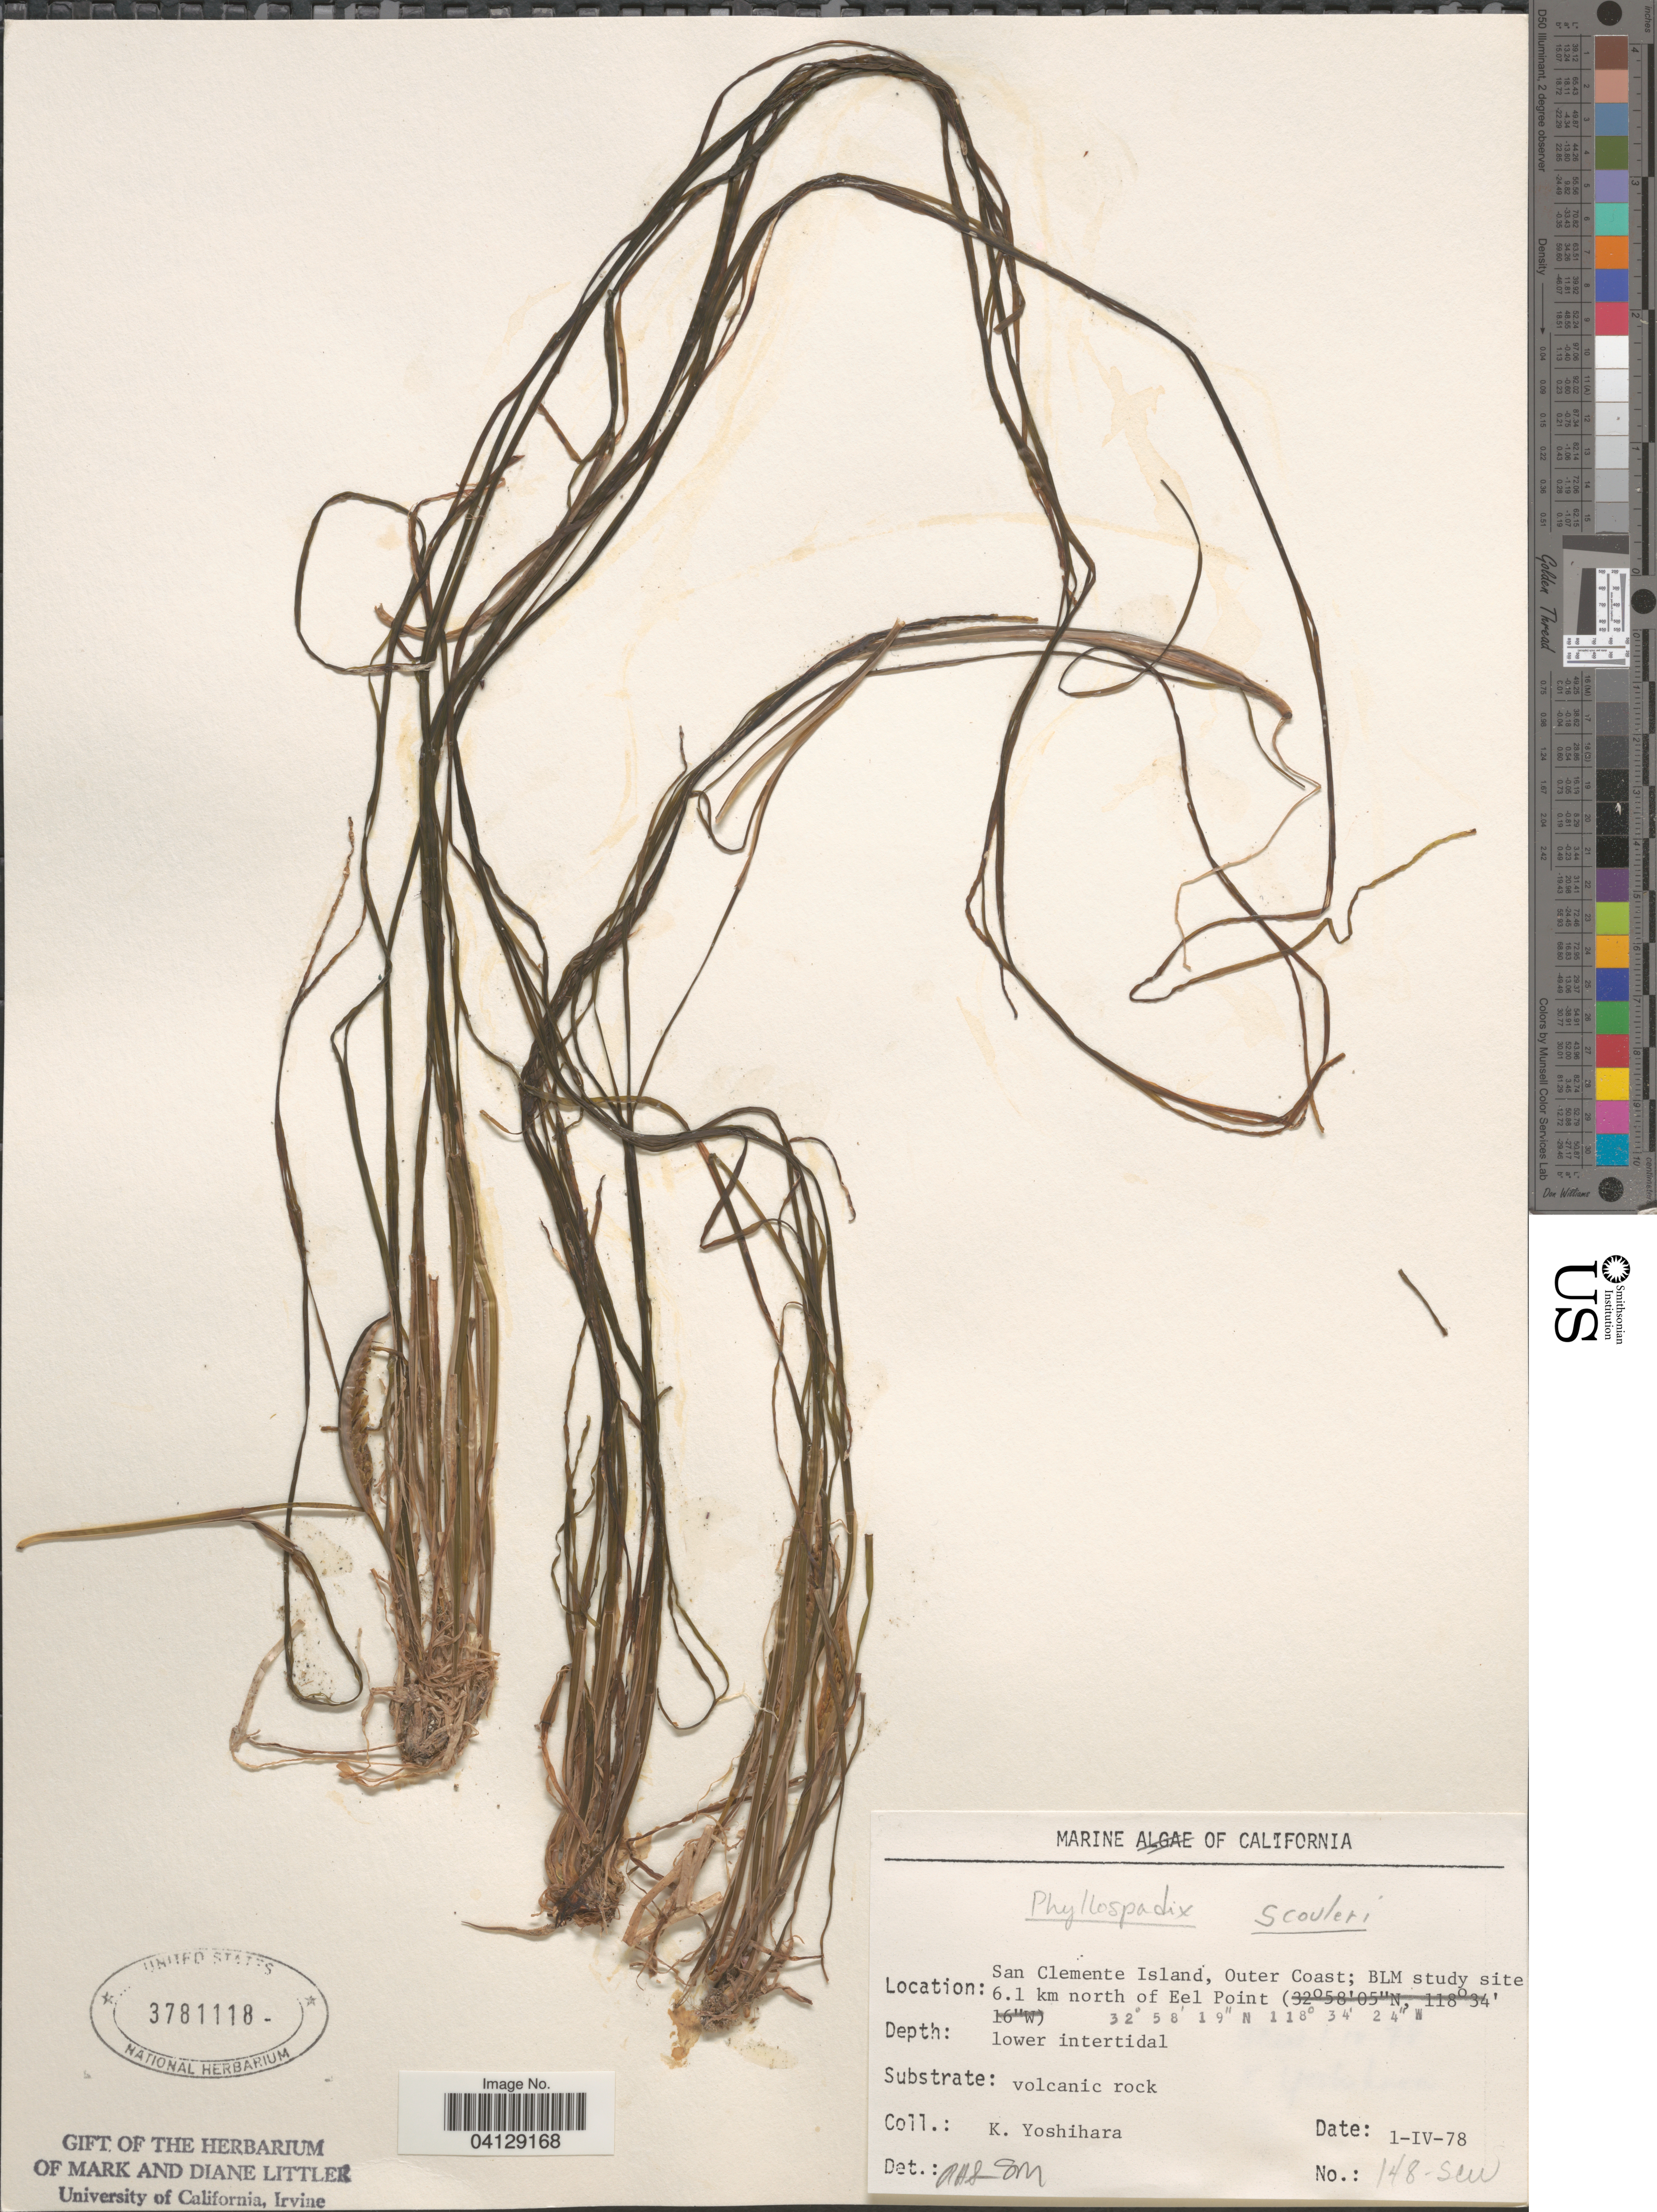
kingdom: Plantae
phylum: Tracheophyta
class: Liliopsida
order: Alismatales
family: Zosteraceae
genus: Phyllospadix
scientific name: Phyllospadix scouleri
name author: Hook.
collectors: K. Yoshihara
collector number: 148-SM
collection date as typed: Transcribed d/m/y: 1/4/78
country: United States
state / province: California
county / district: Los Angeles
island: San Clemente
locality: San Clemente Island, Outer Coast; BLM study site 6.1 km north of Eel Point.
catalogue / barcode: US 3781118